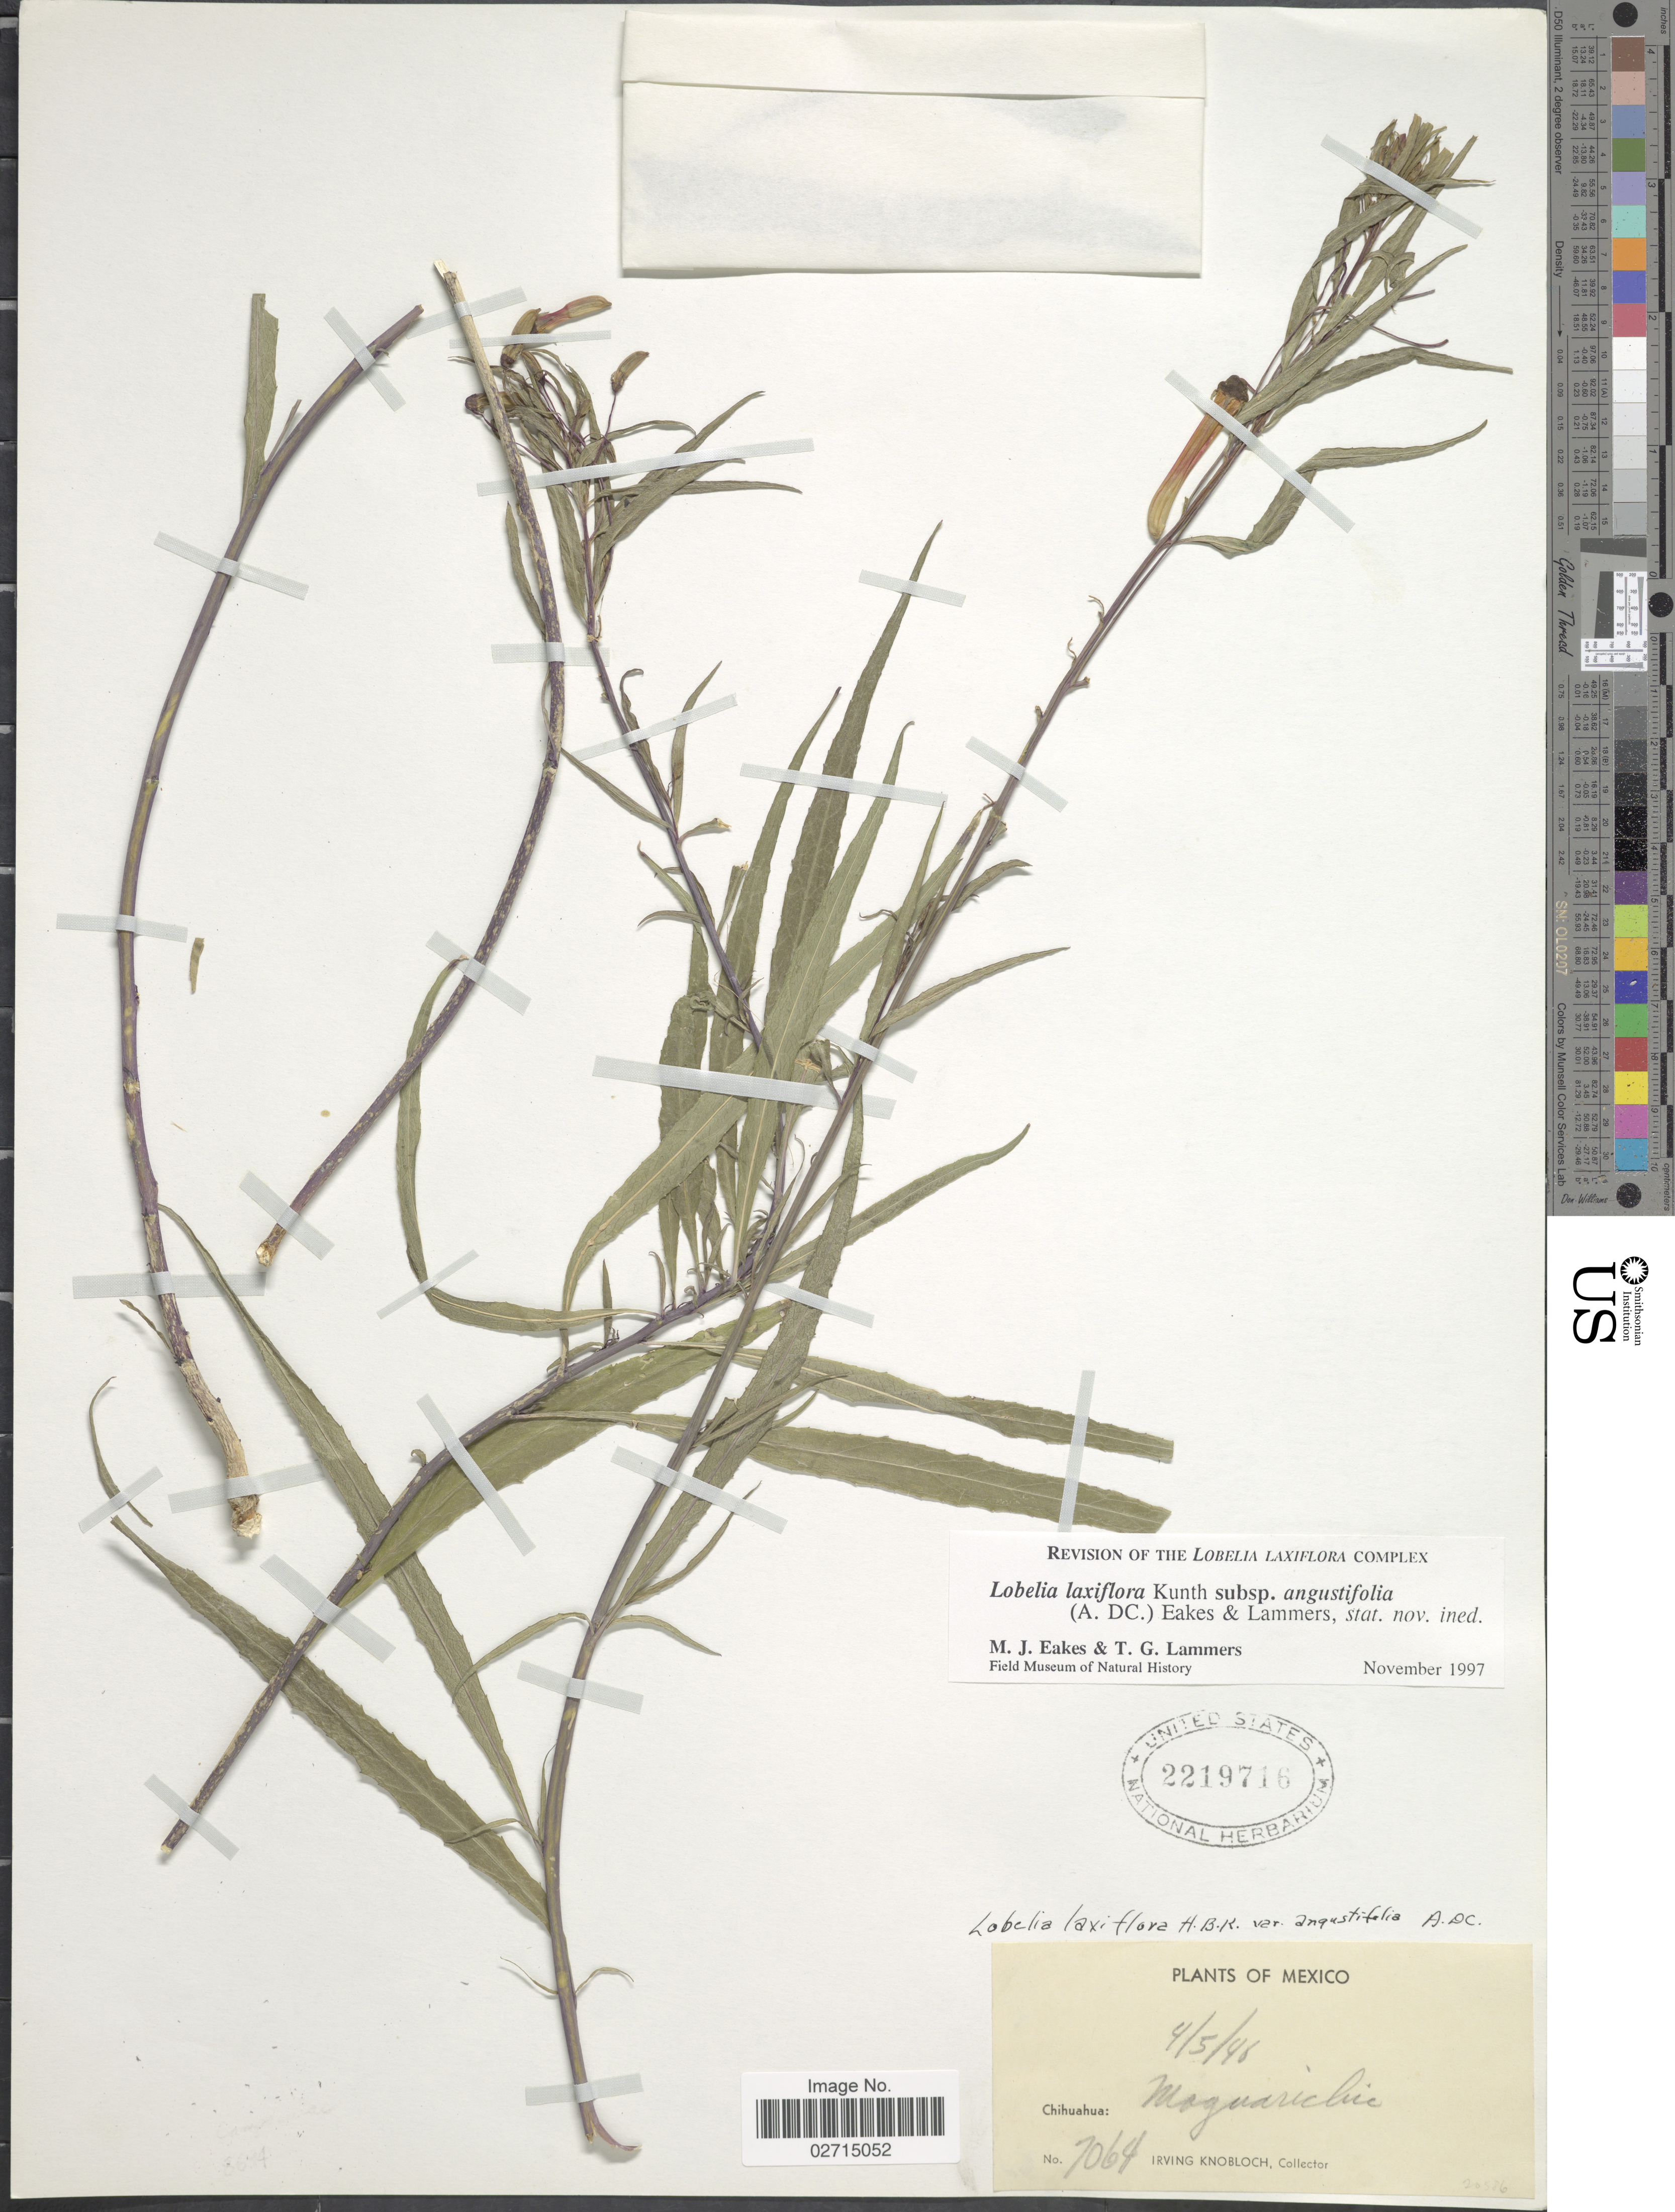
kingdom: Plantae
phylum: Tracheophyta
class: Magnoliopsida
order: Asterales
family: Campanulaceae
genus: Leptocodon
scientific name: Leptocodon laxiflora var. angustifolia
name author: A. DC.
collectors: I. W. Knobloch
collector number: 7064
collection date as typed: Transcribed d/m/y: 4/5/48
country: Mexico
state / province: Chihuahua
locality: Chihuahua: Maguarichi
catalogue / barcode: US 2219716